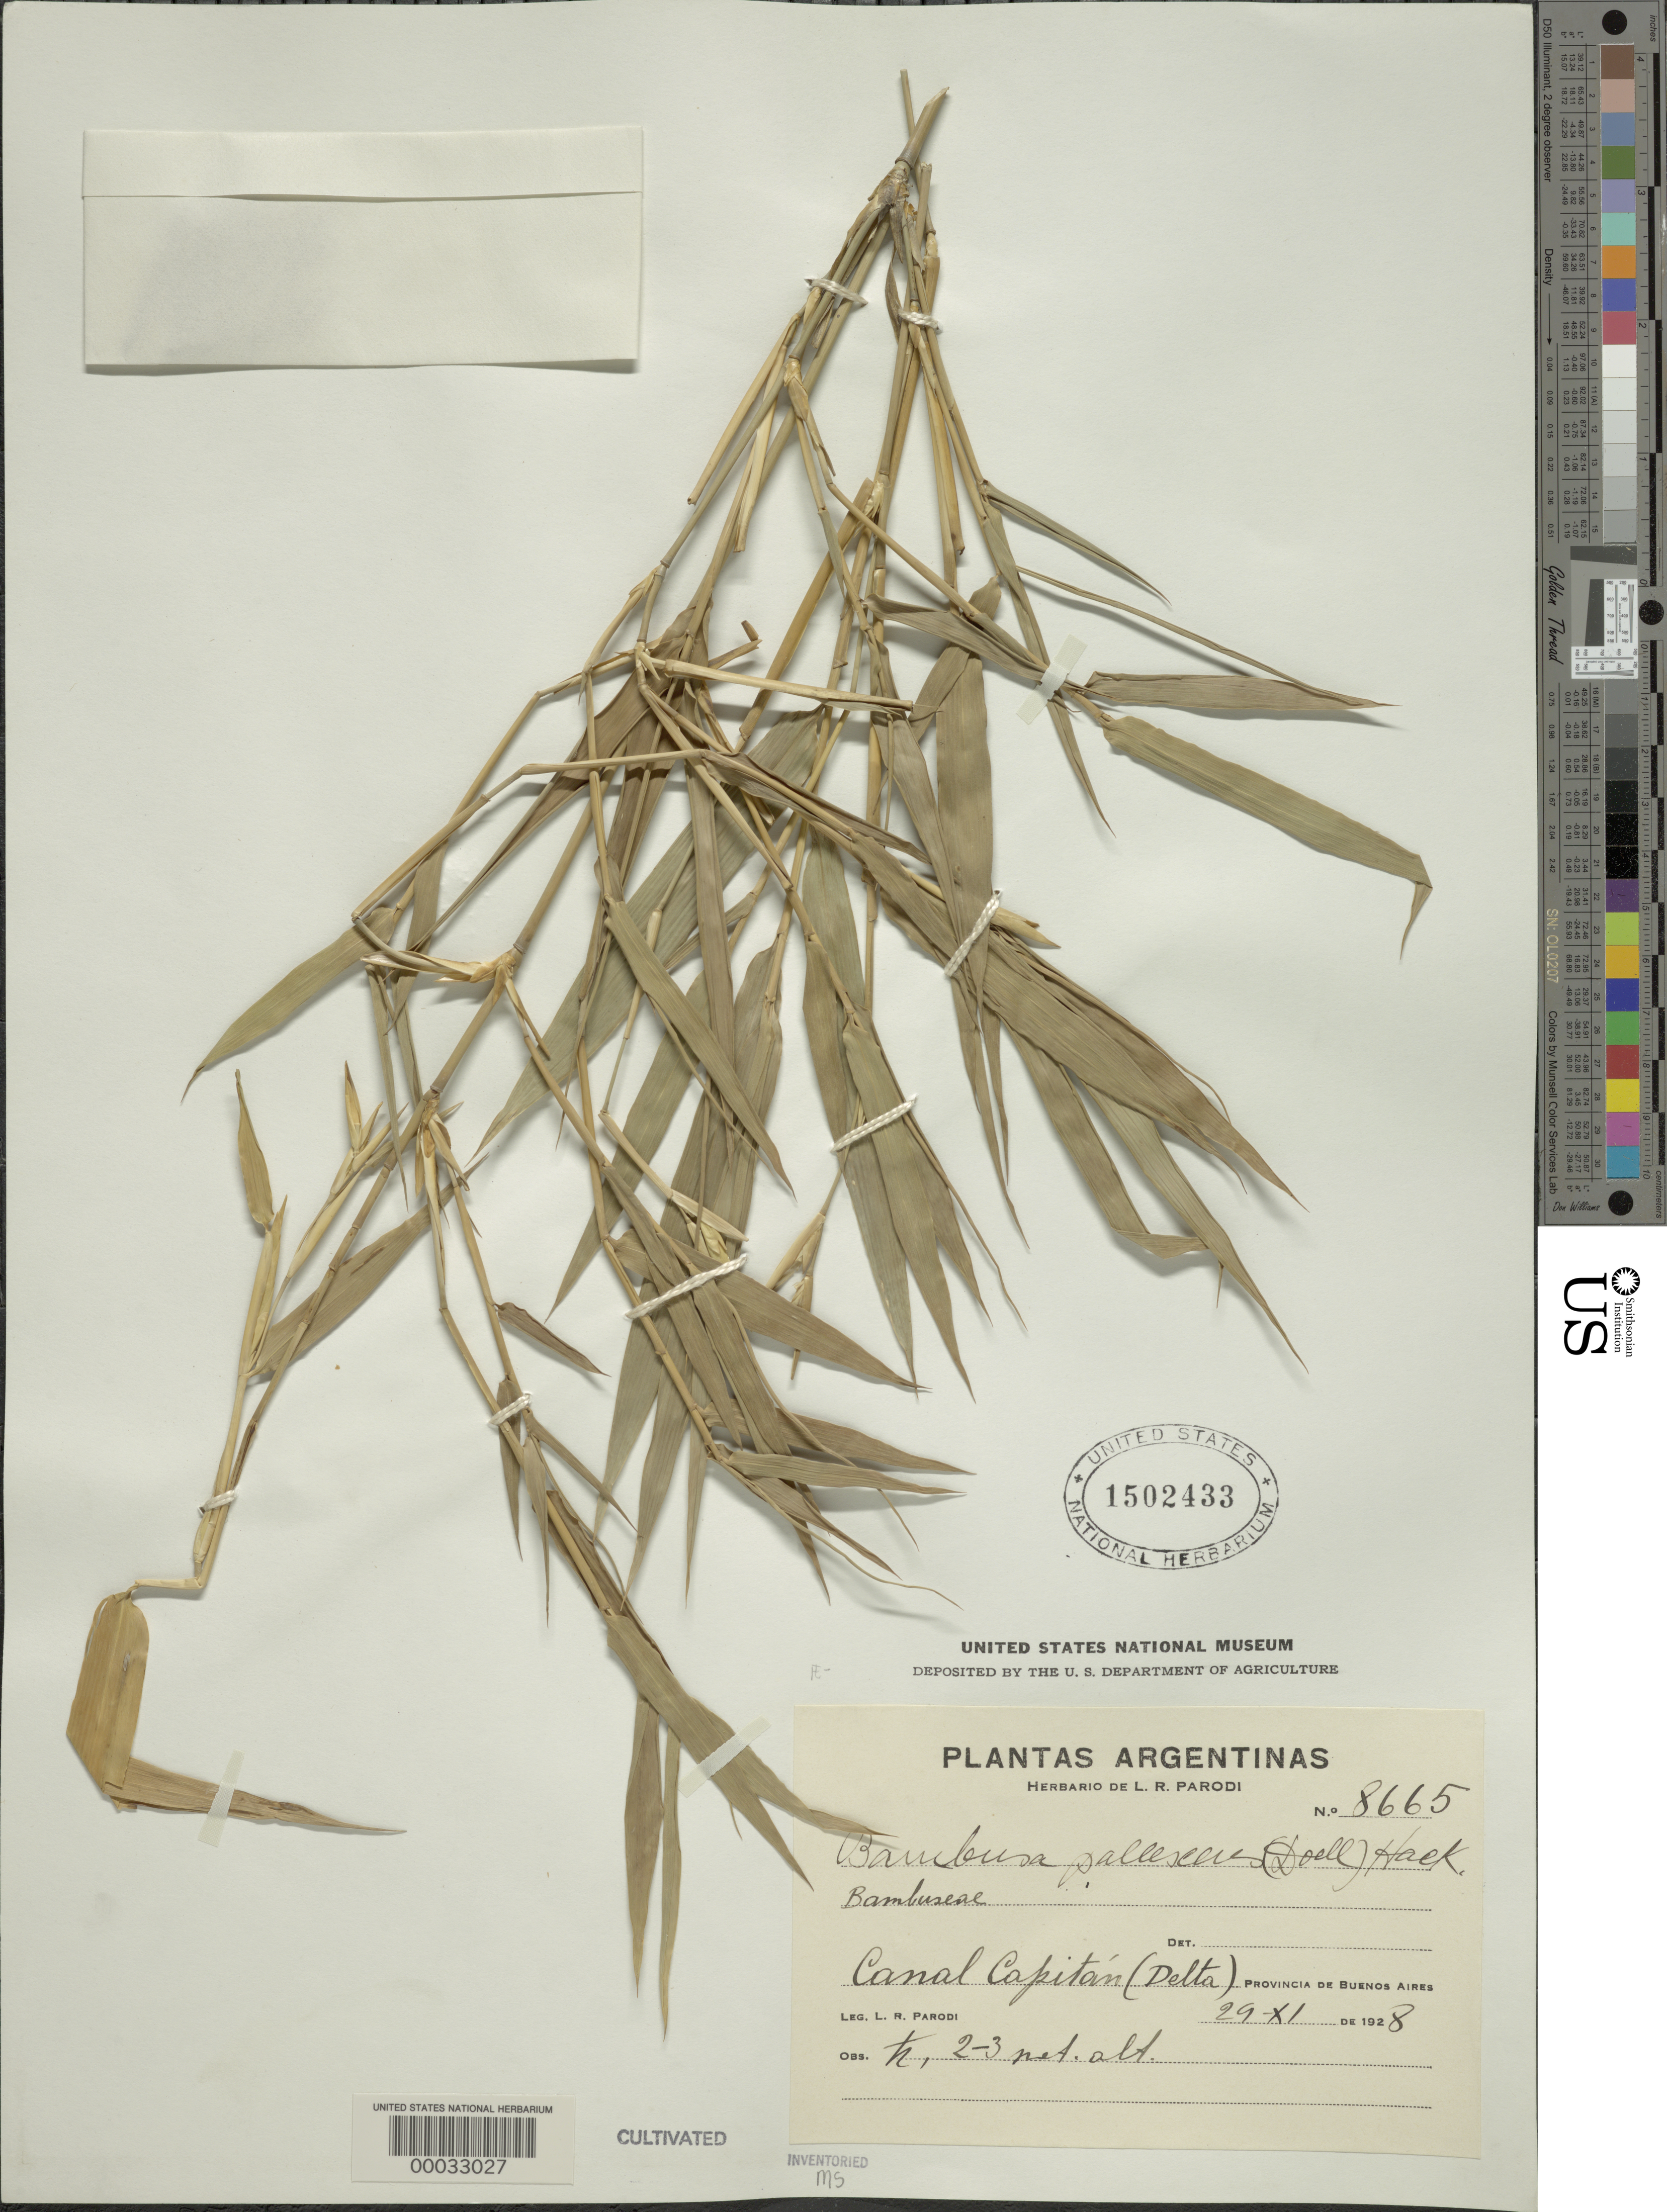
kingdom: Plantae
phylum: Tracheophyta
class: Liliopsida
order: Poales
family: Poaceae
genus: Bambusa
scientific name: Bambusa tuldoides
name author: Munro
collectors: L. R. Parodi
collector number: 8665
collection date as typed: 29 Nov 1928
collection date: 1928-11-29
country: Argentina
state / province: Buenos Aires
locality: Canal Capitoin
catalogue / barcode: US 1502433